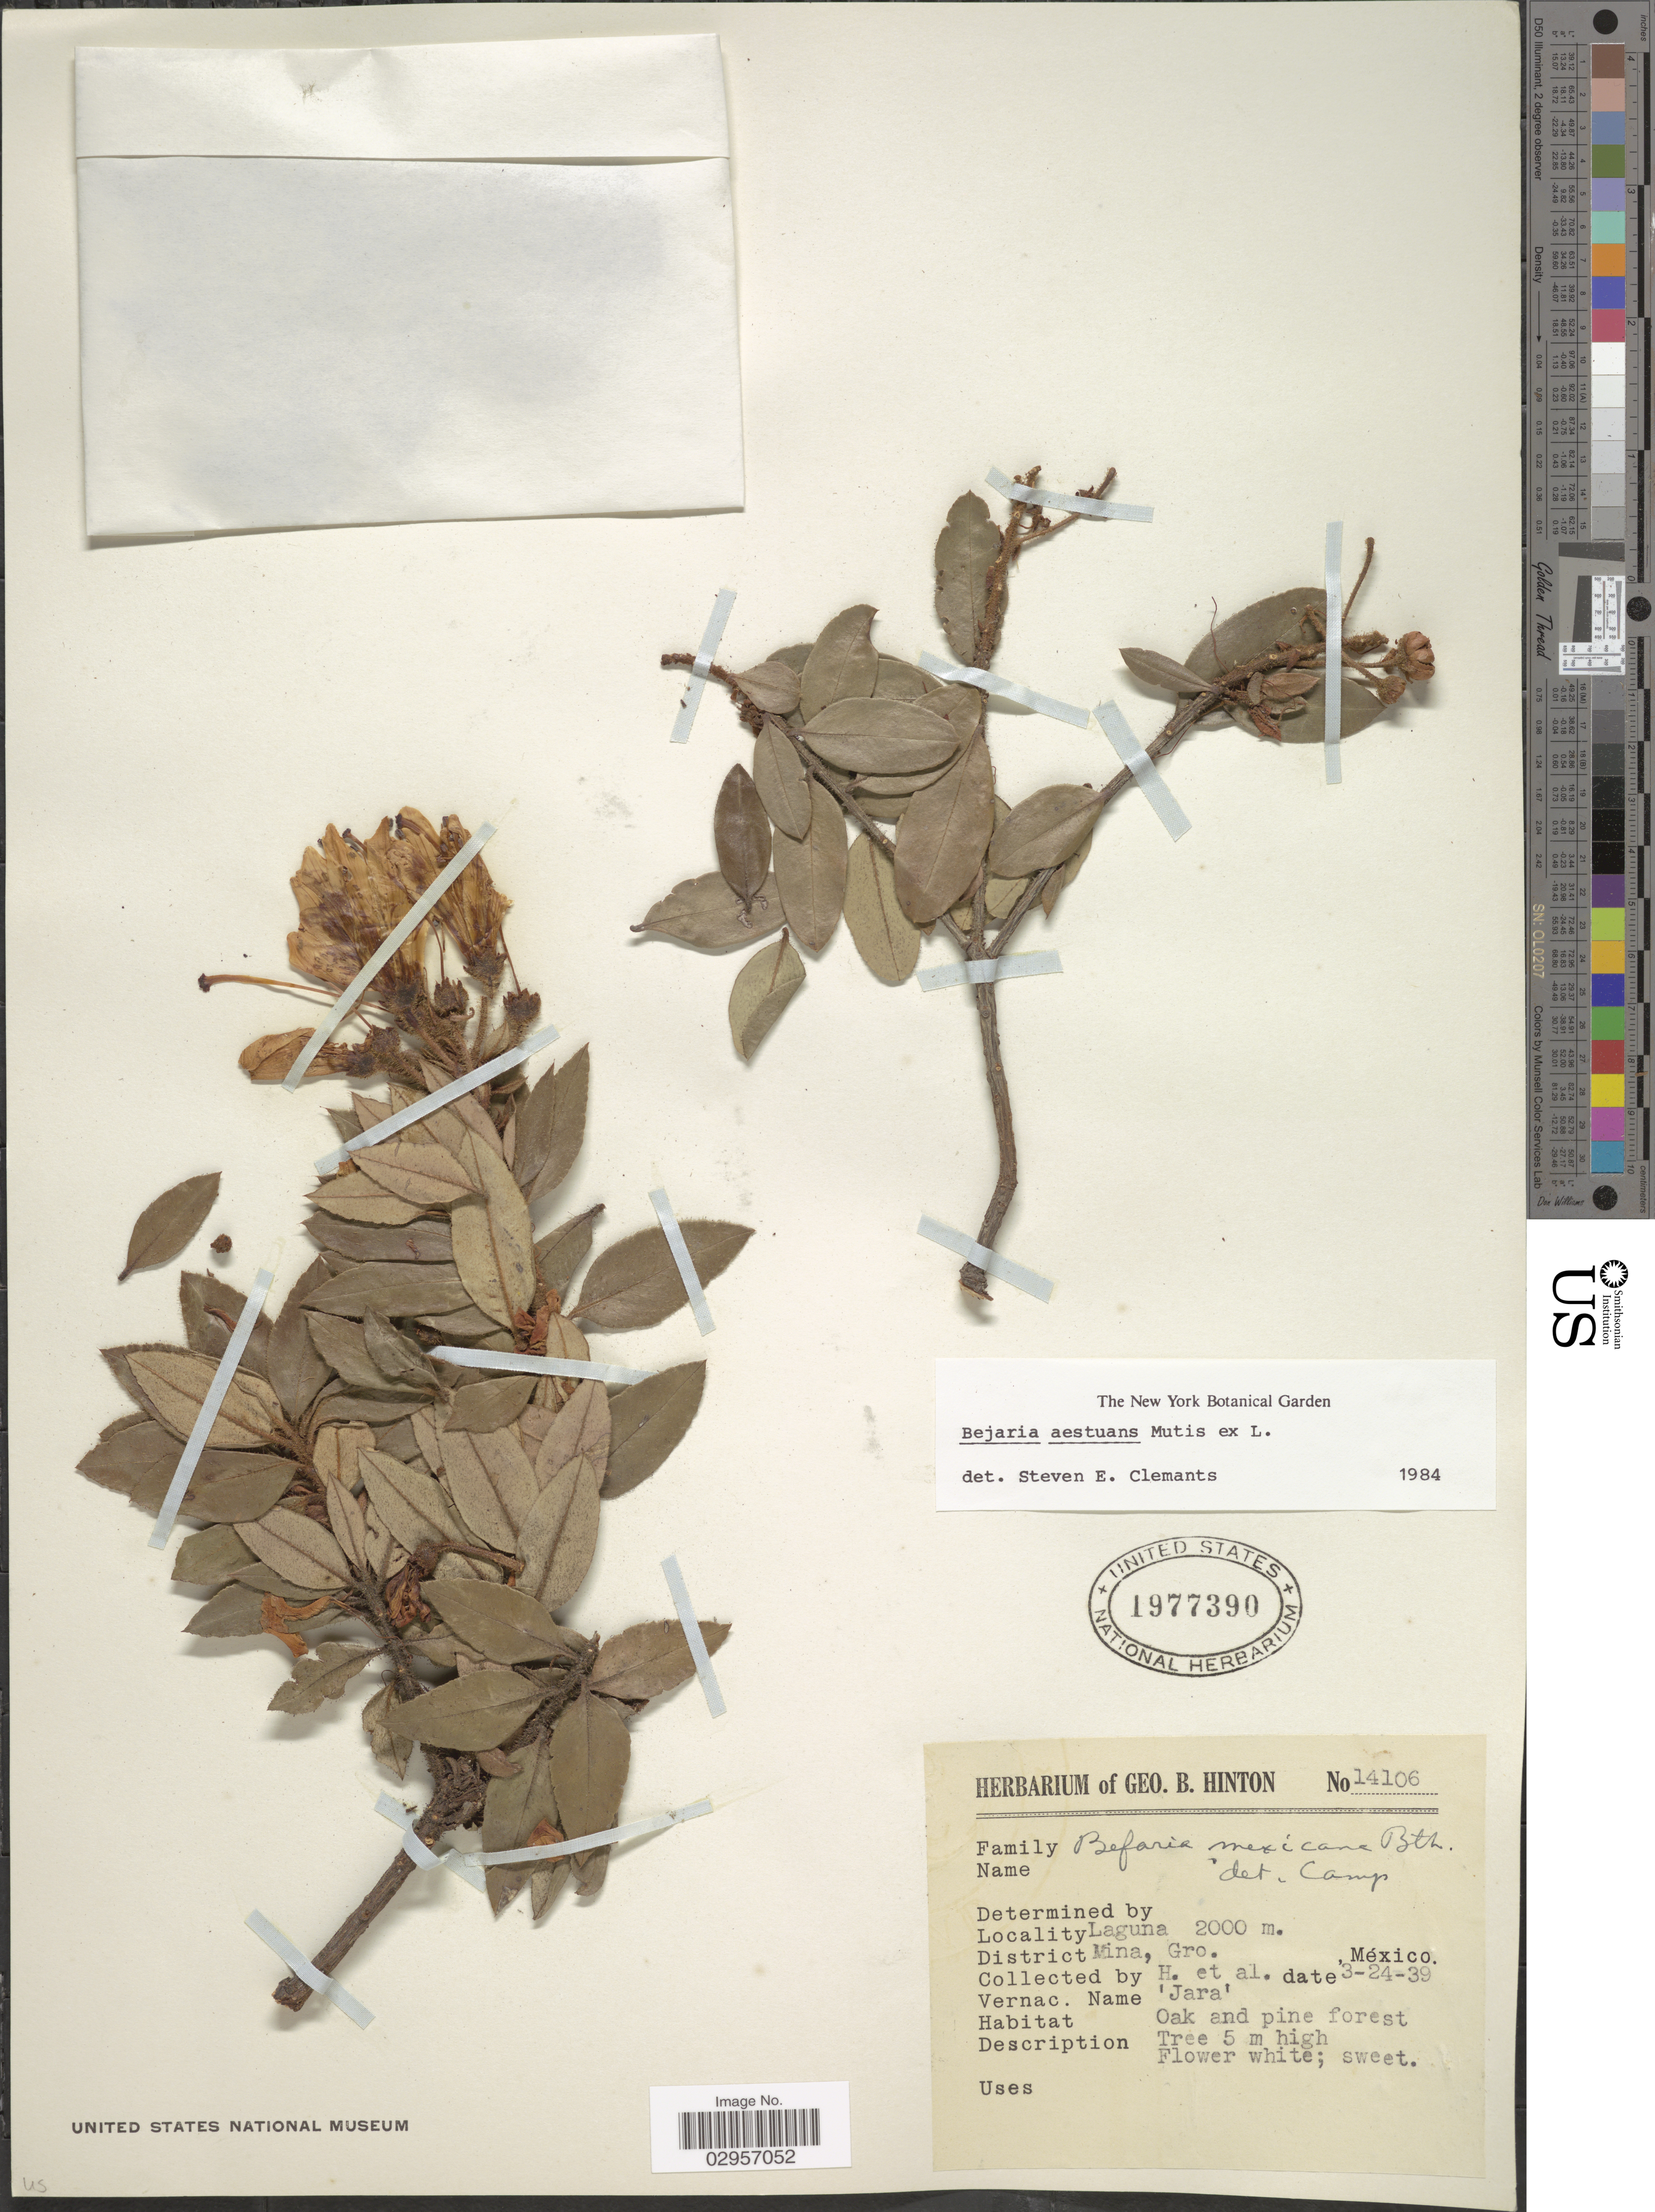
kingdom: Plantae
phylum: Tracheophyta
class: Magnoliopsida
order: Ericales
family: Ericaceae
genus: Befaria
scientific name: Befaria aestuans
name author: Mutis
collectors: G. B. Hinton & et al.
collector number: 14106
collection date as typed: Transcribed d/m/y: 24/3/39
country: Mexico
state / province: Guerrero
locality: Laguna, District Mina, Gro.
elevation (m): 2000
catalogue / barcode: US 1977390